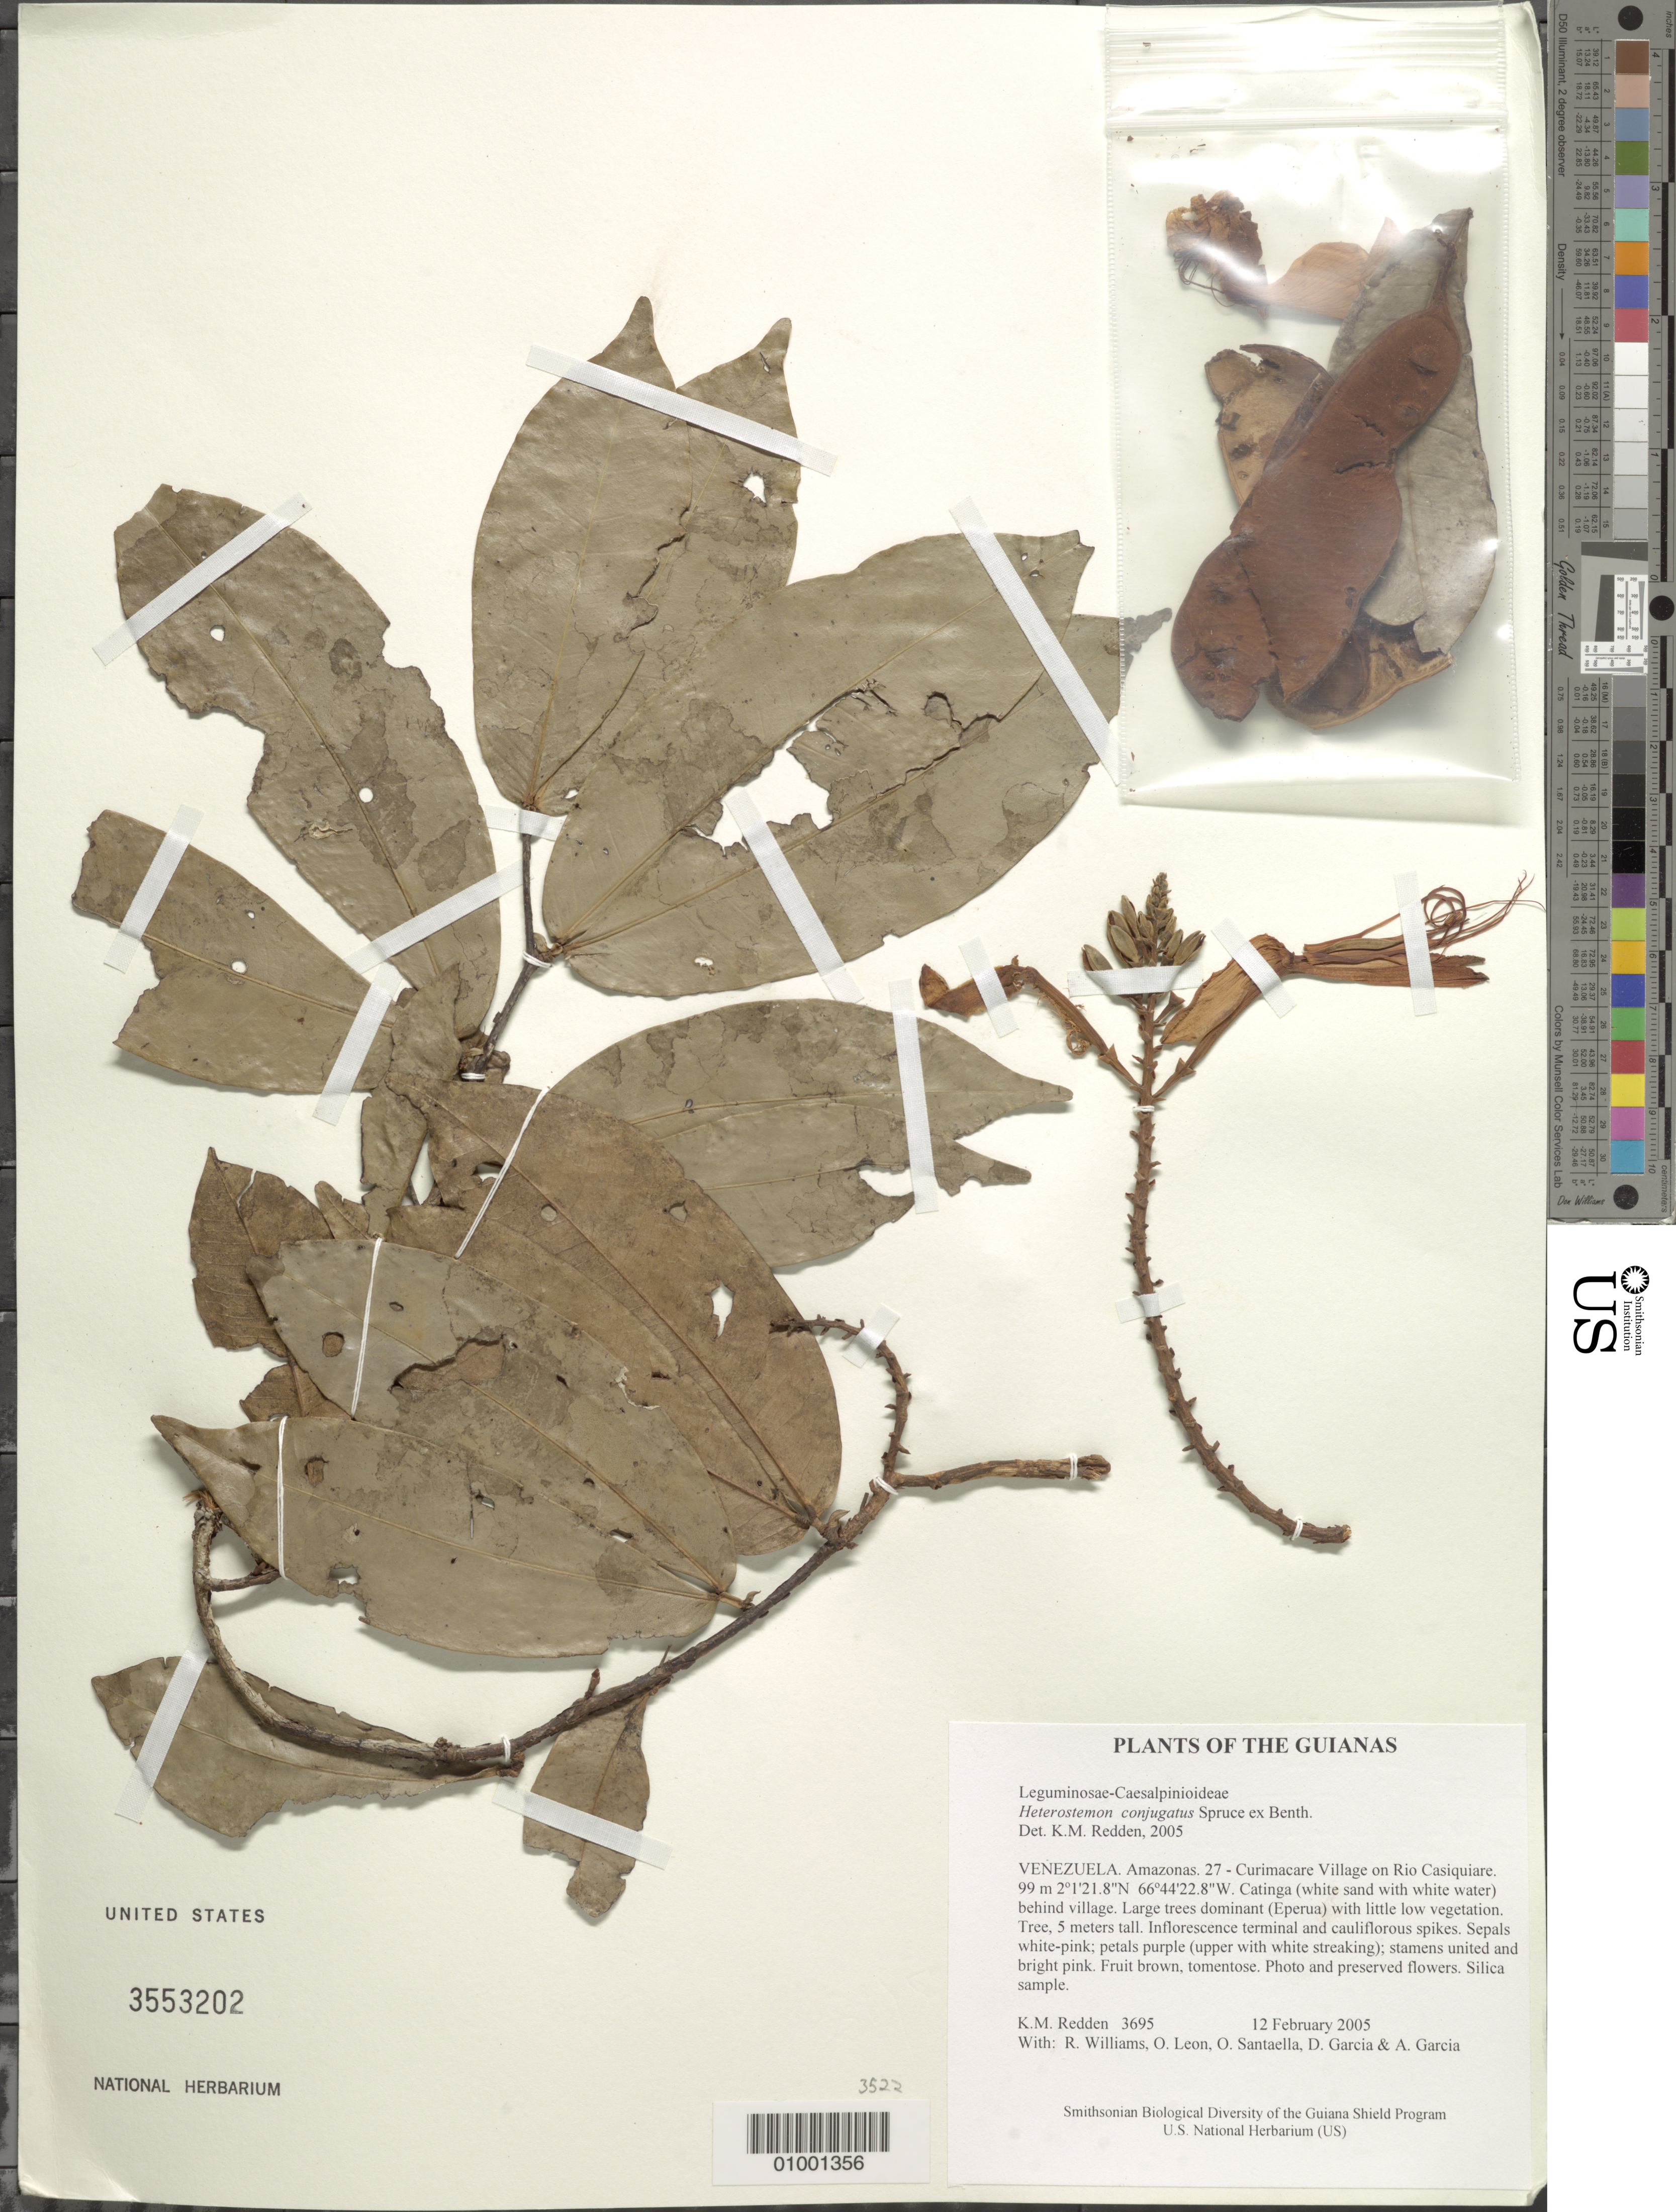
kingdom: Plantae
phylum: Tracheophyta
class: Magnoliopsida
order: Fabales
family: Fabaceae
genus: Heterostemon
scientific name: Heterostemon conjugatus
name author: Spruce ex Benth.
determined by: Redden, K. M.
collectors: K. M. Redden, R. Williams, O. León, O. Santaella, D. Garcia & A. Garcia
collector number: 3695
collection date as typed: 12 February 2005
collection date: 2005-02-12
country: Venezuela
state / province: Amazonas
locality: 27 - Curimacare Village on Rio Casiquiare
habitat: Catinga (white sand with white water) behind village. Large trees dominant (Eperua) with little low vegetation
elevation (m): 99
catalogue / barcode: US 3553202